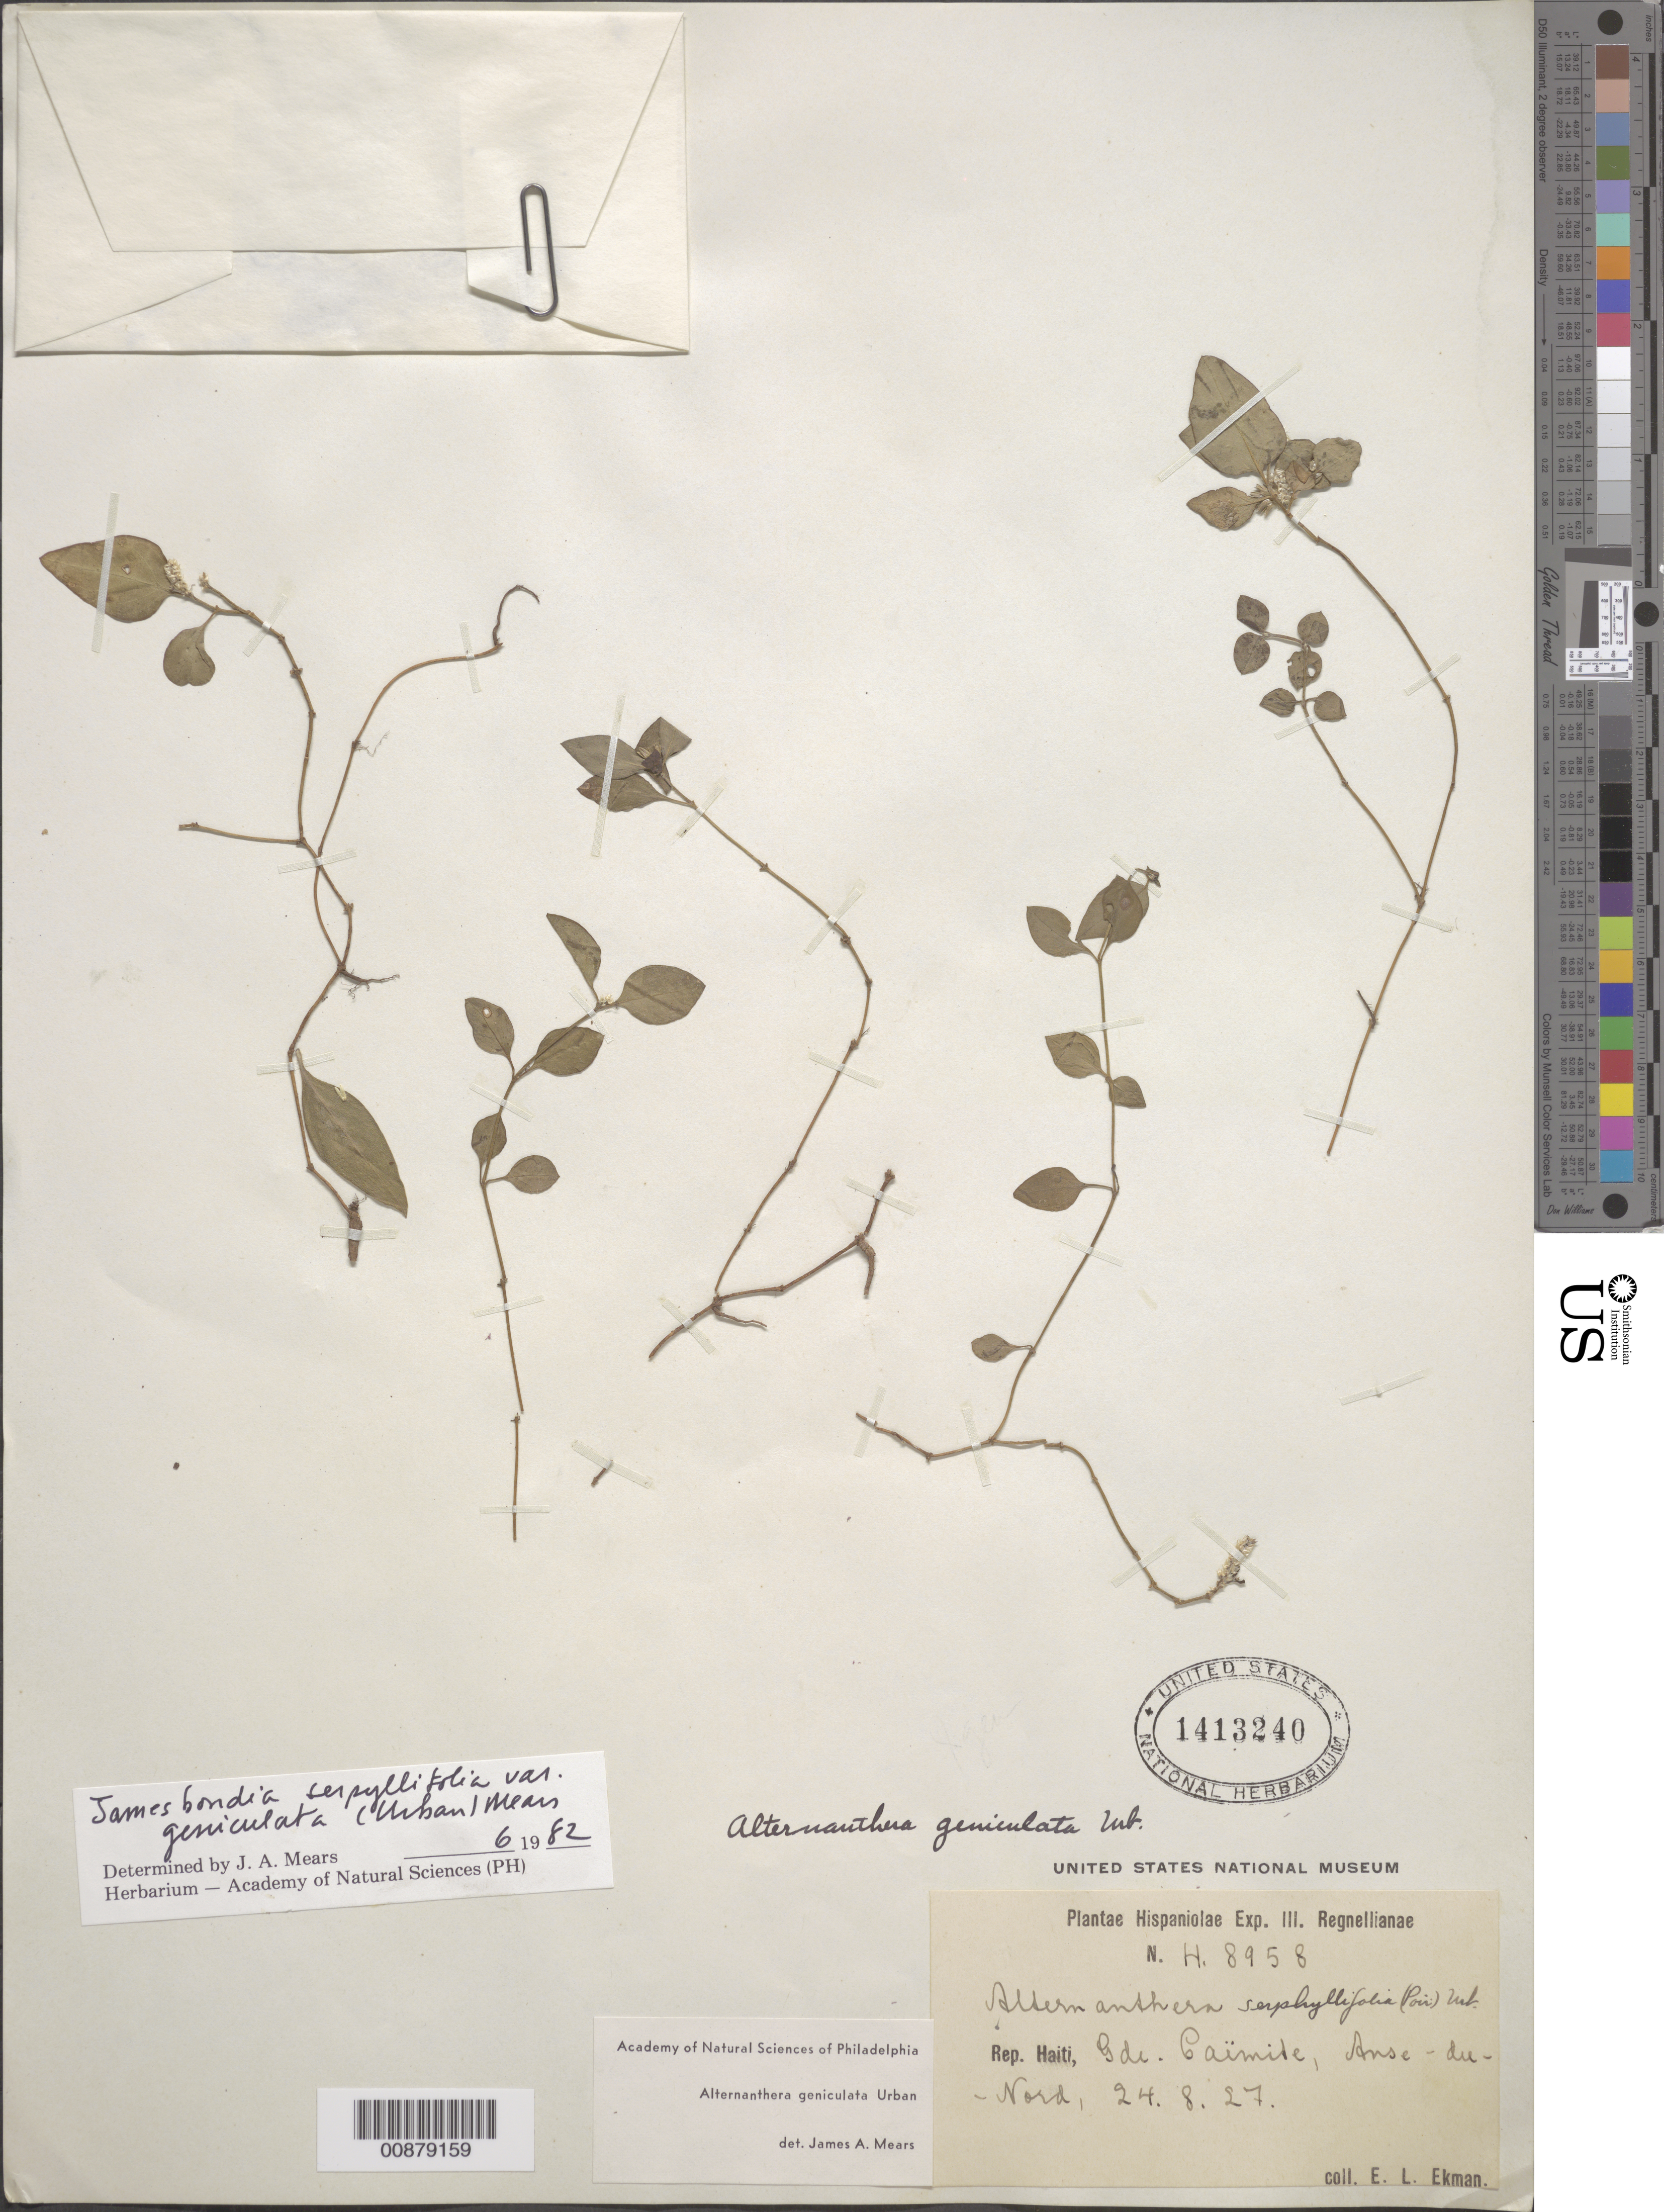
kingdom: Plantae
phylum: Tracheophyta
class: Magnoliopsida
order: Caryophyllales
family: Amaranthaceae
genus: Alternanthera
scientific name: Alternanthera geniculata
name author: Urb.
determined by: Mears, J. A., (PH), Academy of Natural Sciences of Philadelphia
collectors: E. L. Ekman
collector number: H 8958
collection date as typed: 24 Aug 1927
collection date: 1927-08-24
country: Dominican Republic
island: Hispaniola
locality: Grande Cayemite, Anse-du-Nord.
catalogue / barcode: US 1413240